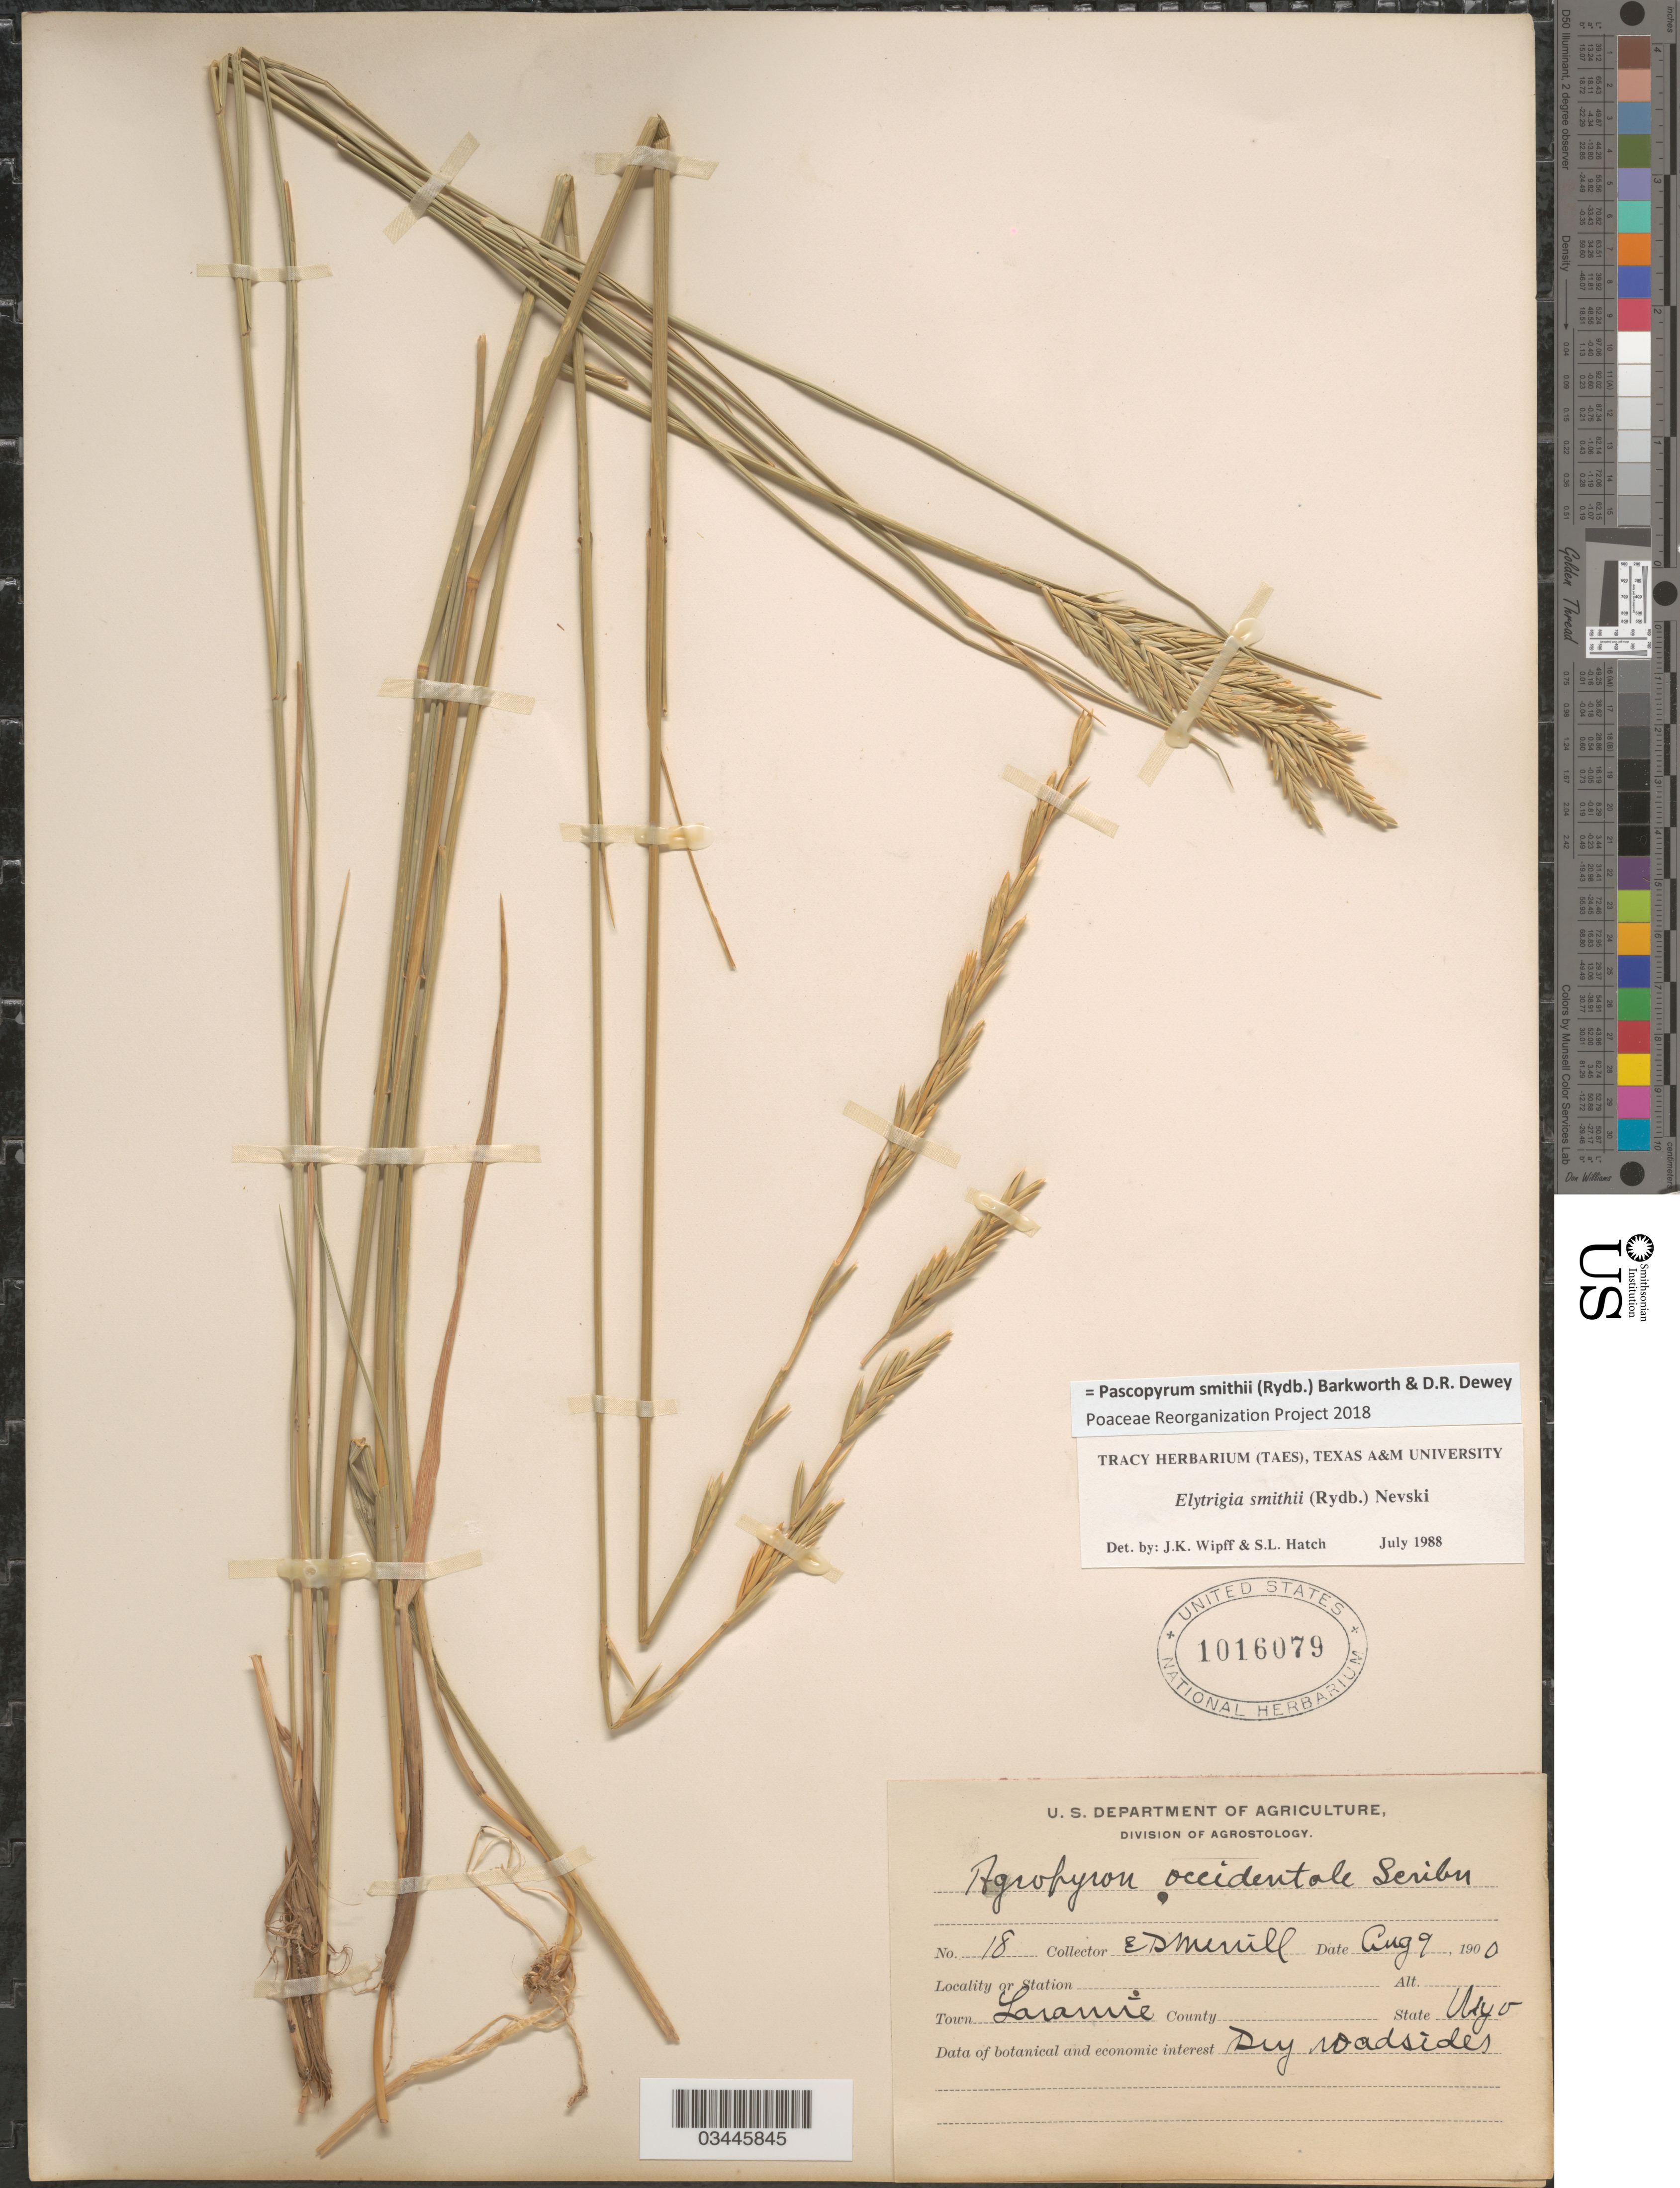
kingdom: Plantae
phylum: Tracheophyta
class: Liliopsida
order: Poales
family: Poaceae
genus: Pascopyrum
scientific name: Pascopyrum smithii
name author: (Rydb.) Barkworth & Dewey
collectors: E. D. Merrill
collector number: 18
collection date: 1900-08-09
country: United States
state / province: Wyoming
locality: Town Laramie. Dry roadsides.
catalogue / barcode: US 1016079